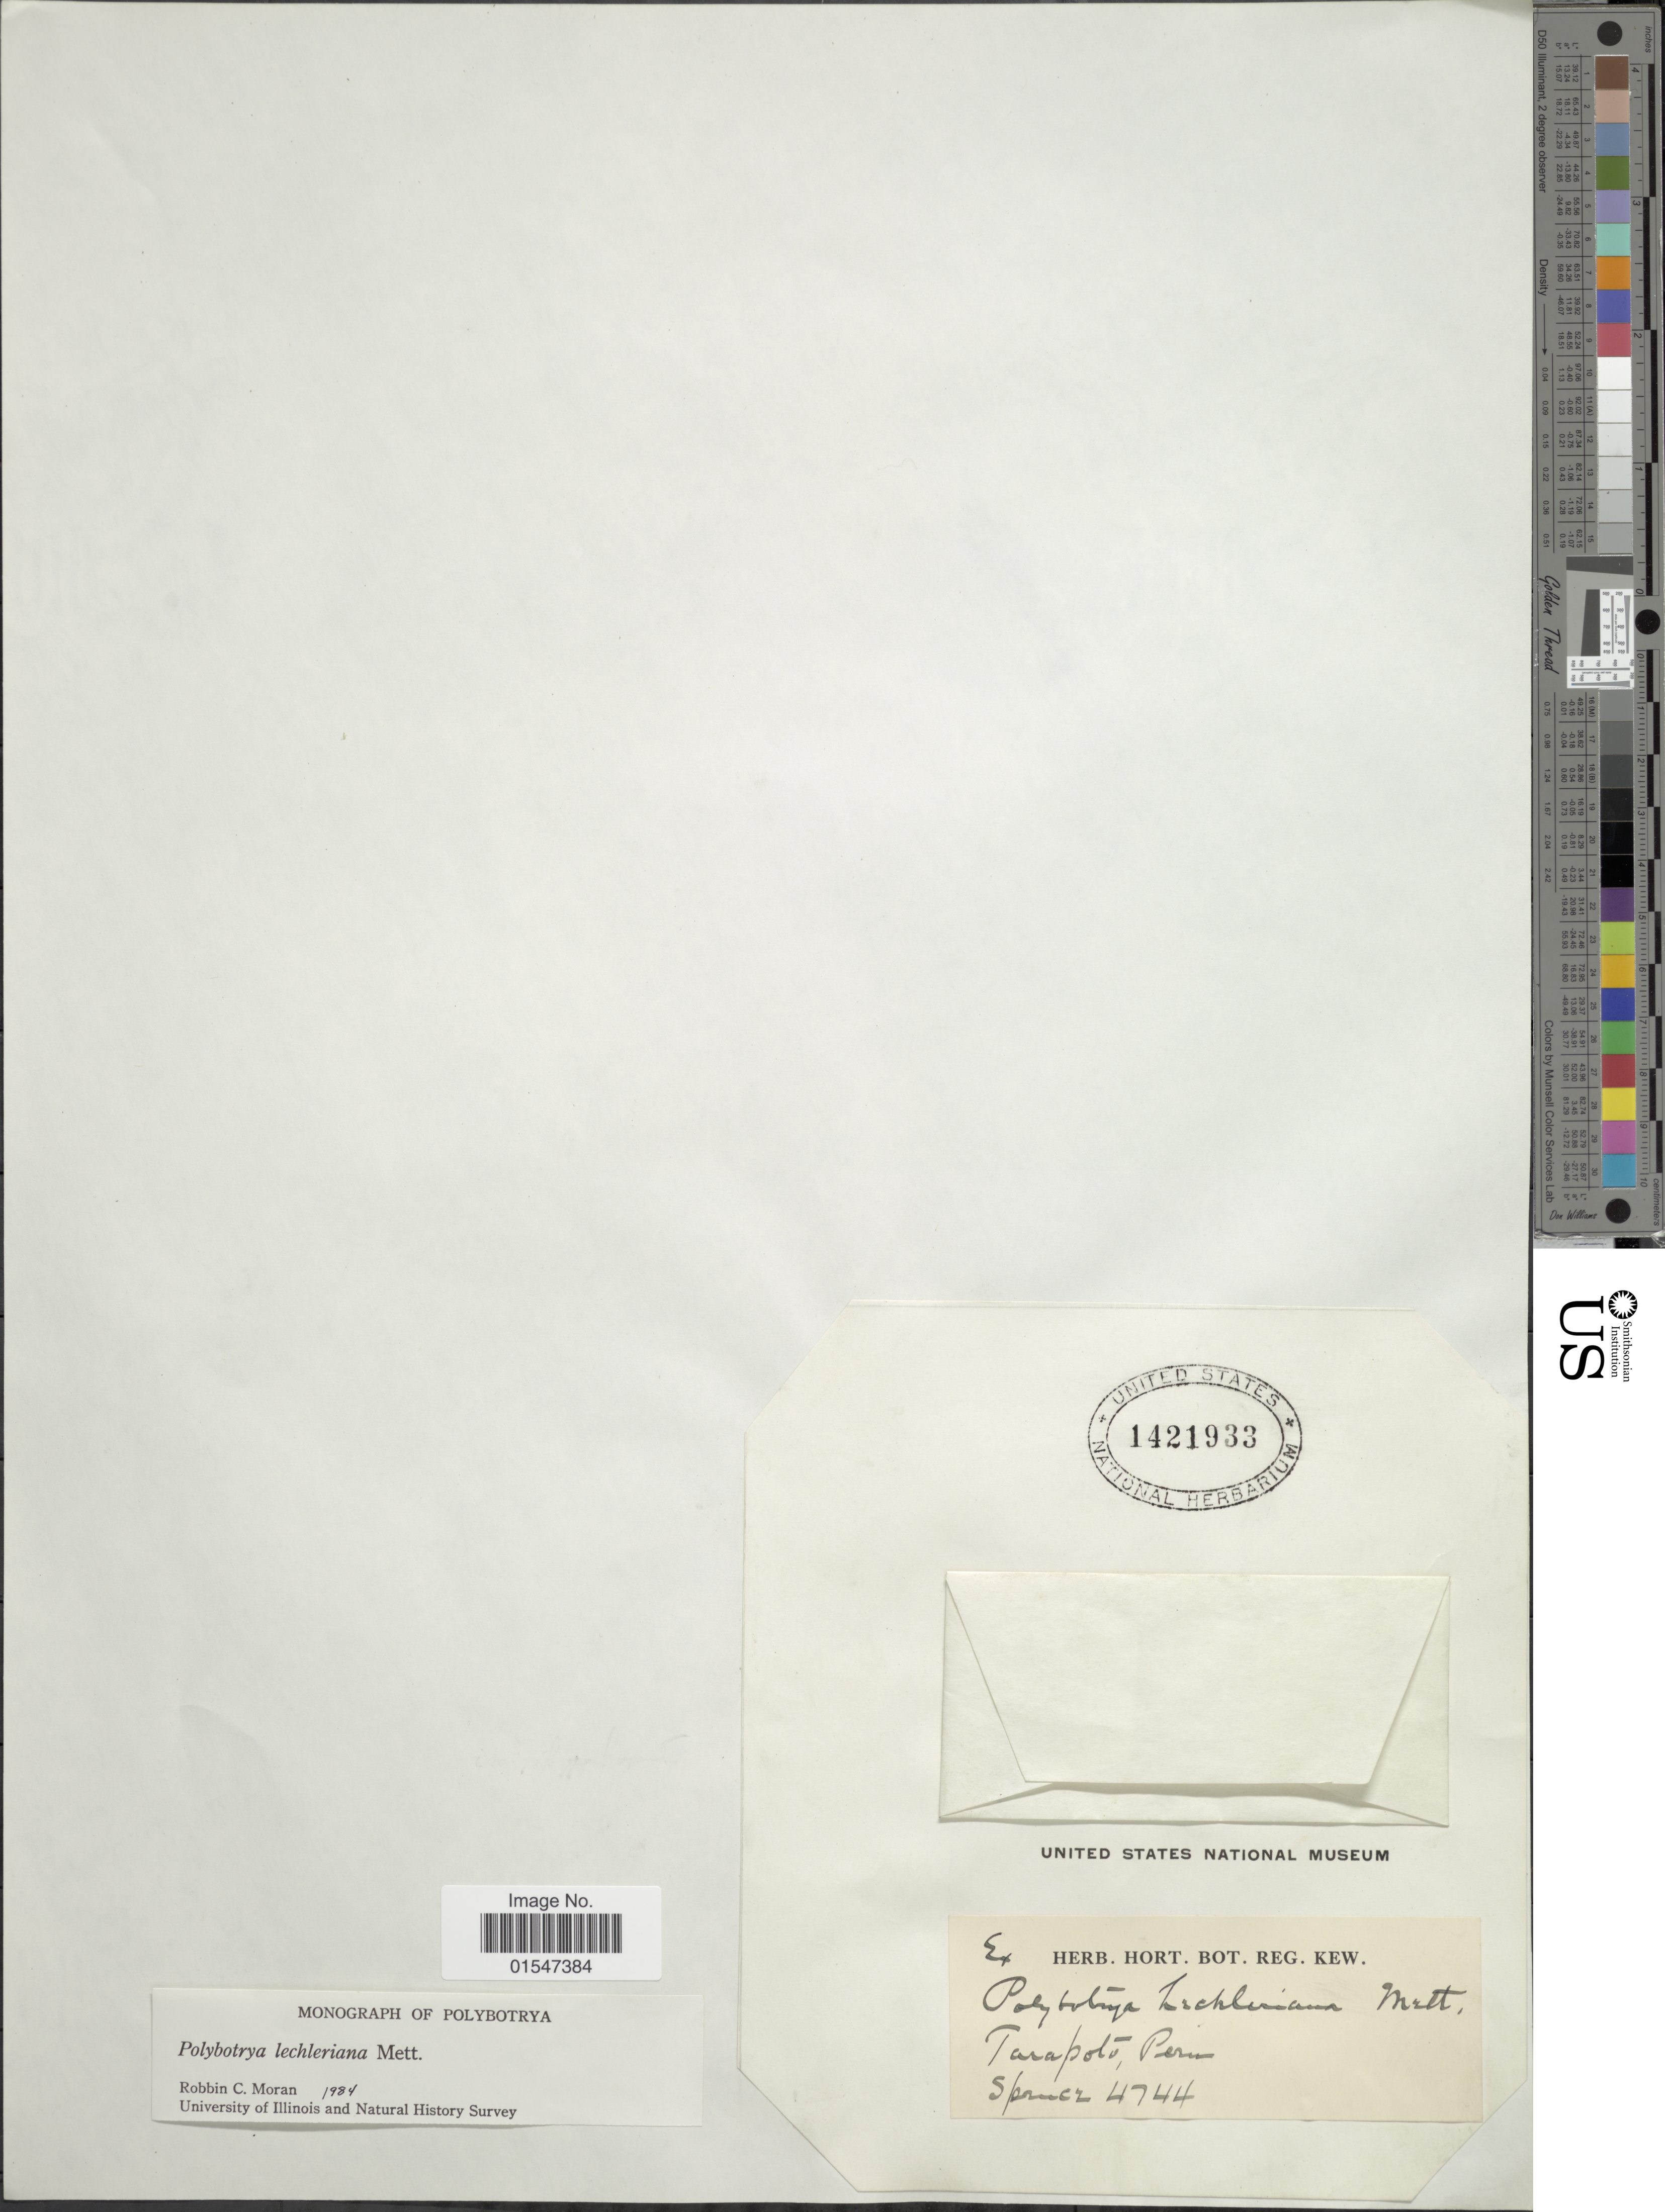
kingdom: Plantae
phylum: Tracheophyta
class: Polypodiopsida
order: Polypodiales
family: Dryopteridaceae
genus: Polybotrya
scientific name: Polybotrya lechleriana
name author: Mett.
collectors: -. Spruce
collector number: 4744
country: Peru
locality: Tarapoló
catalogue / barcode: US 1421933